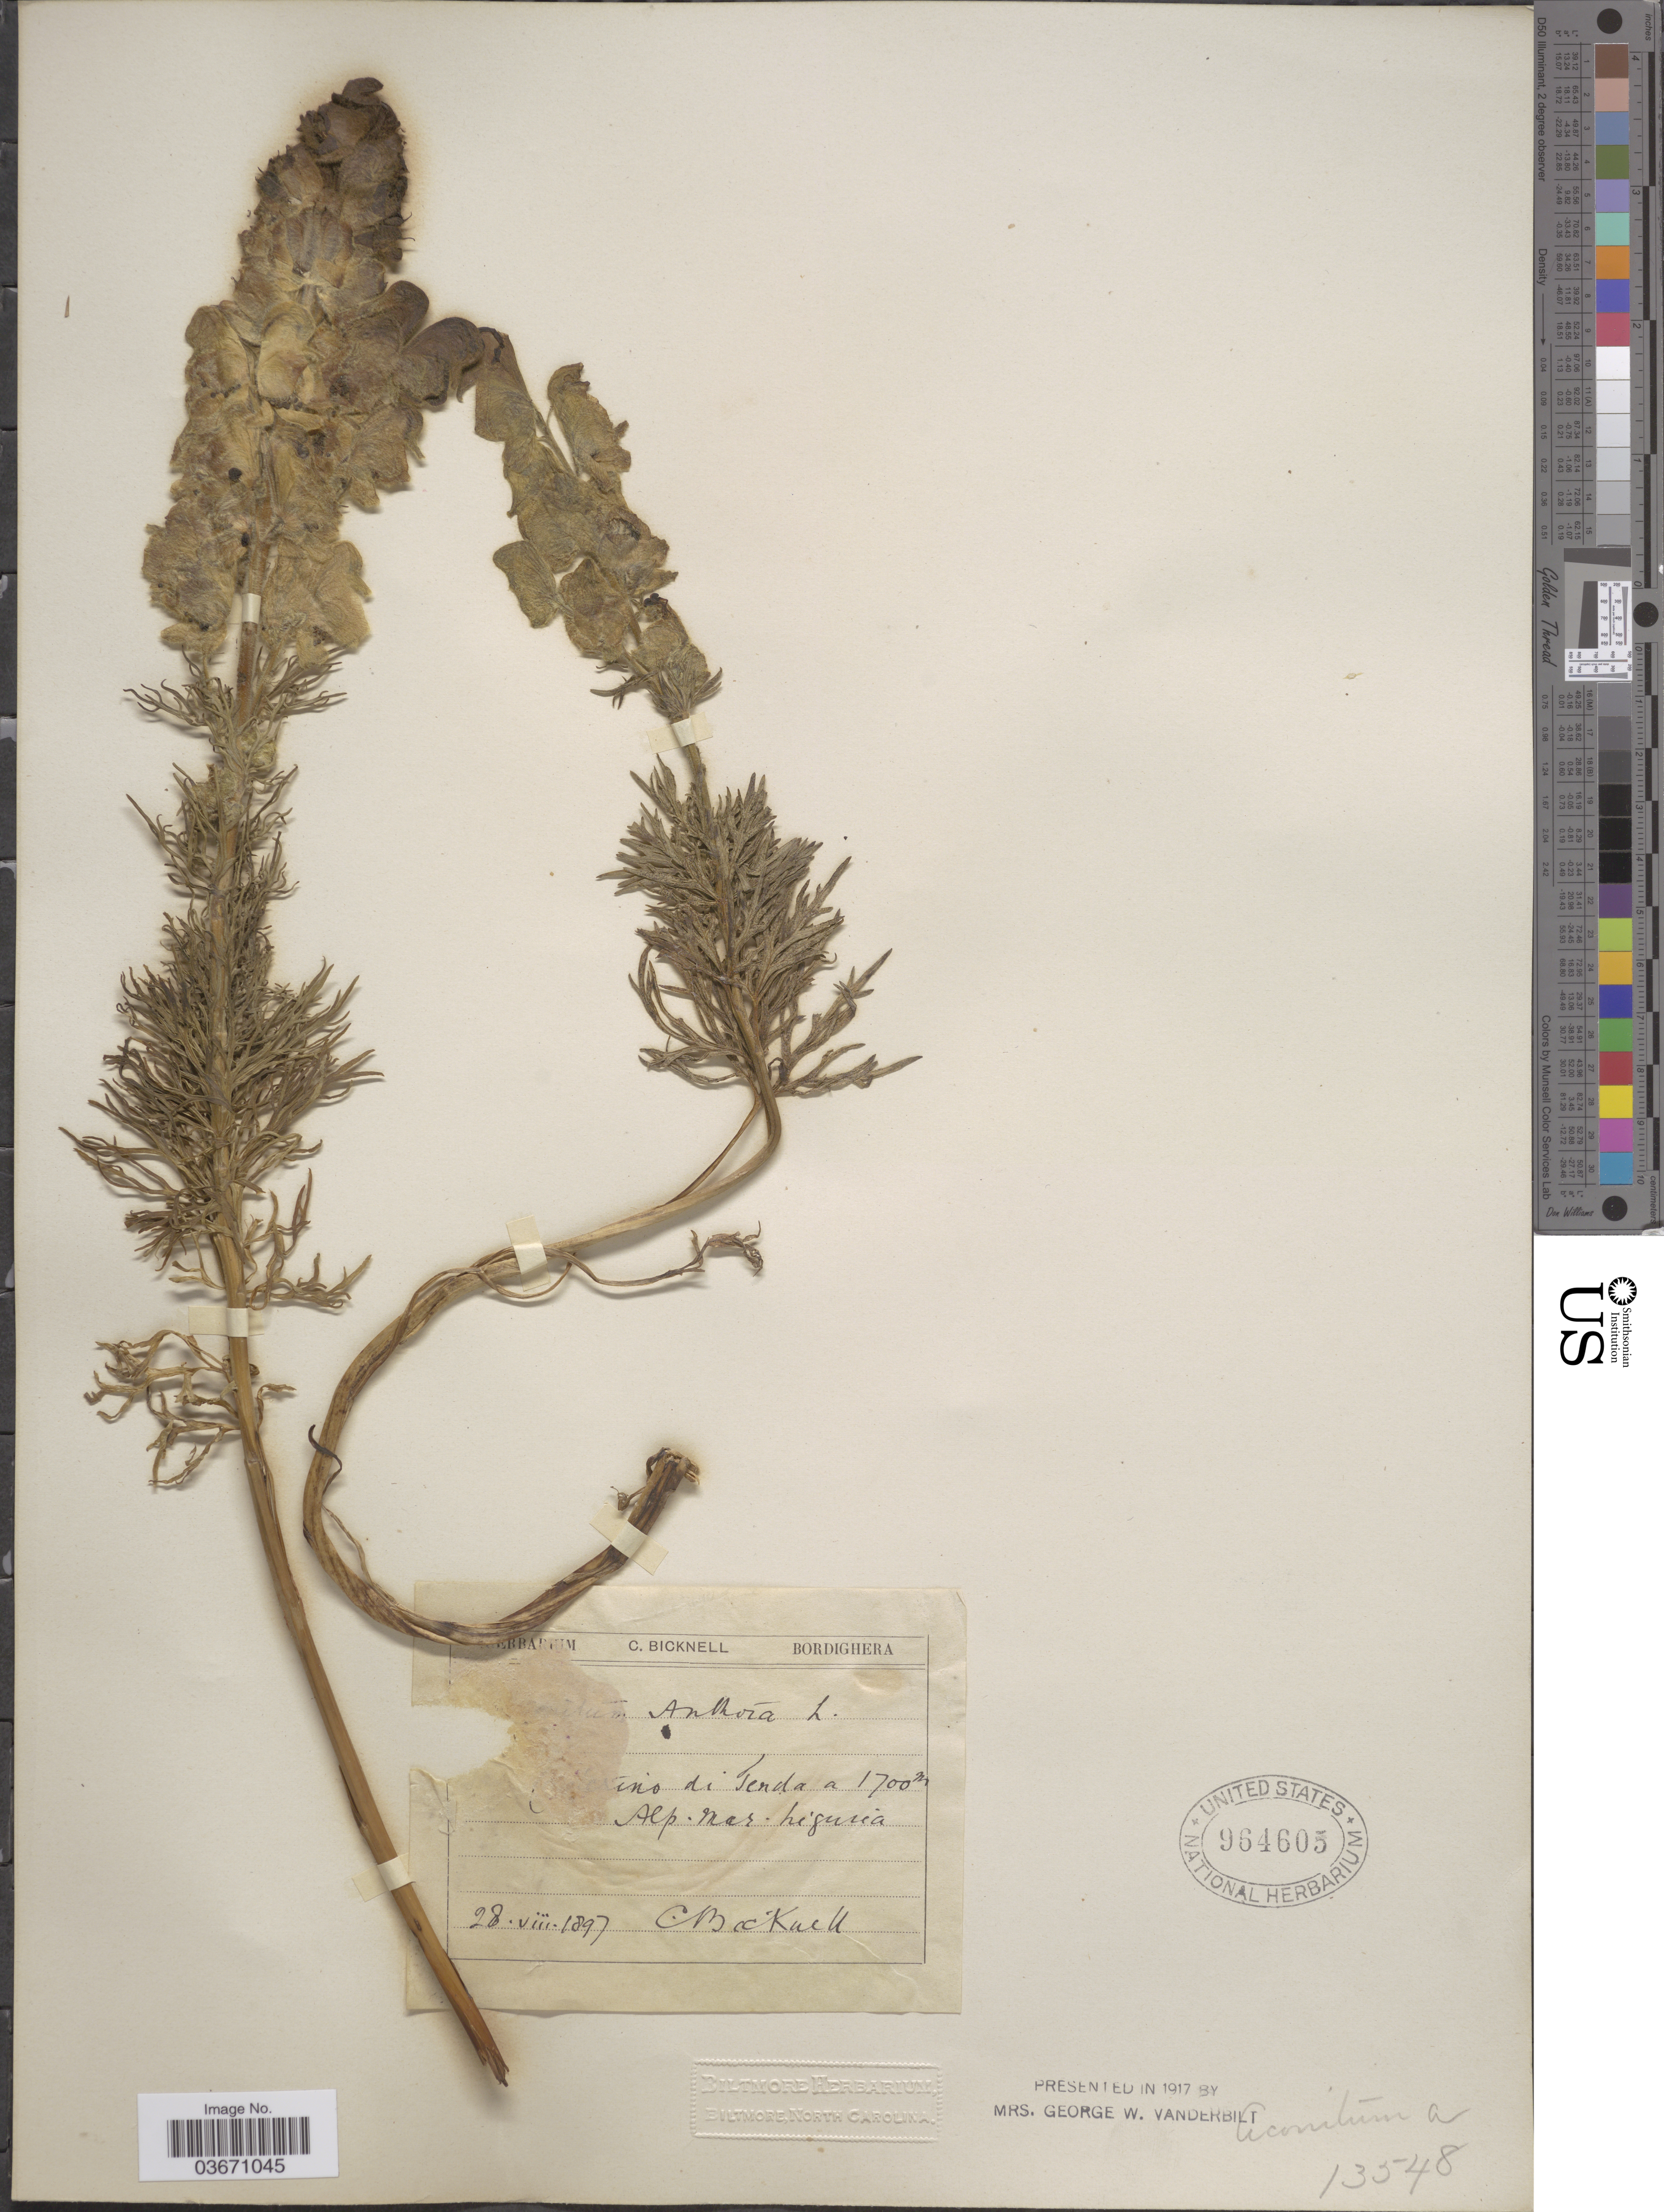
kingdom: Plantae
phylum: Tracheophyta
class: Magnoliopsida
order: Ranunculales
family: Ranunculaceae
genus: Aconitum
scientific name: Aconitum anthora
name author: L.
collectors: C. Bicknell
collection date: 1897-08-28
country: Italy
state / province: Liguria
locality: [illegible text]ino di Tenda. Alp. mar. Liguria.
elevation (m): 1700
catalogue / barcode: US 964605